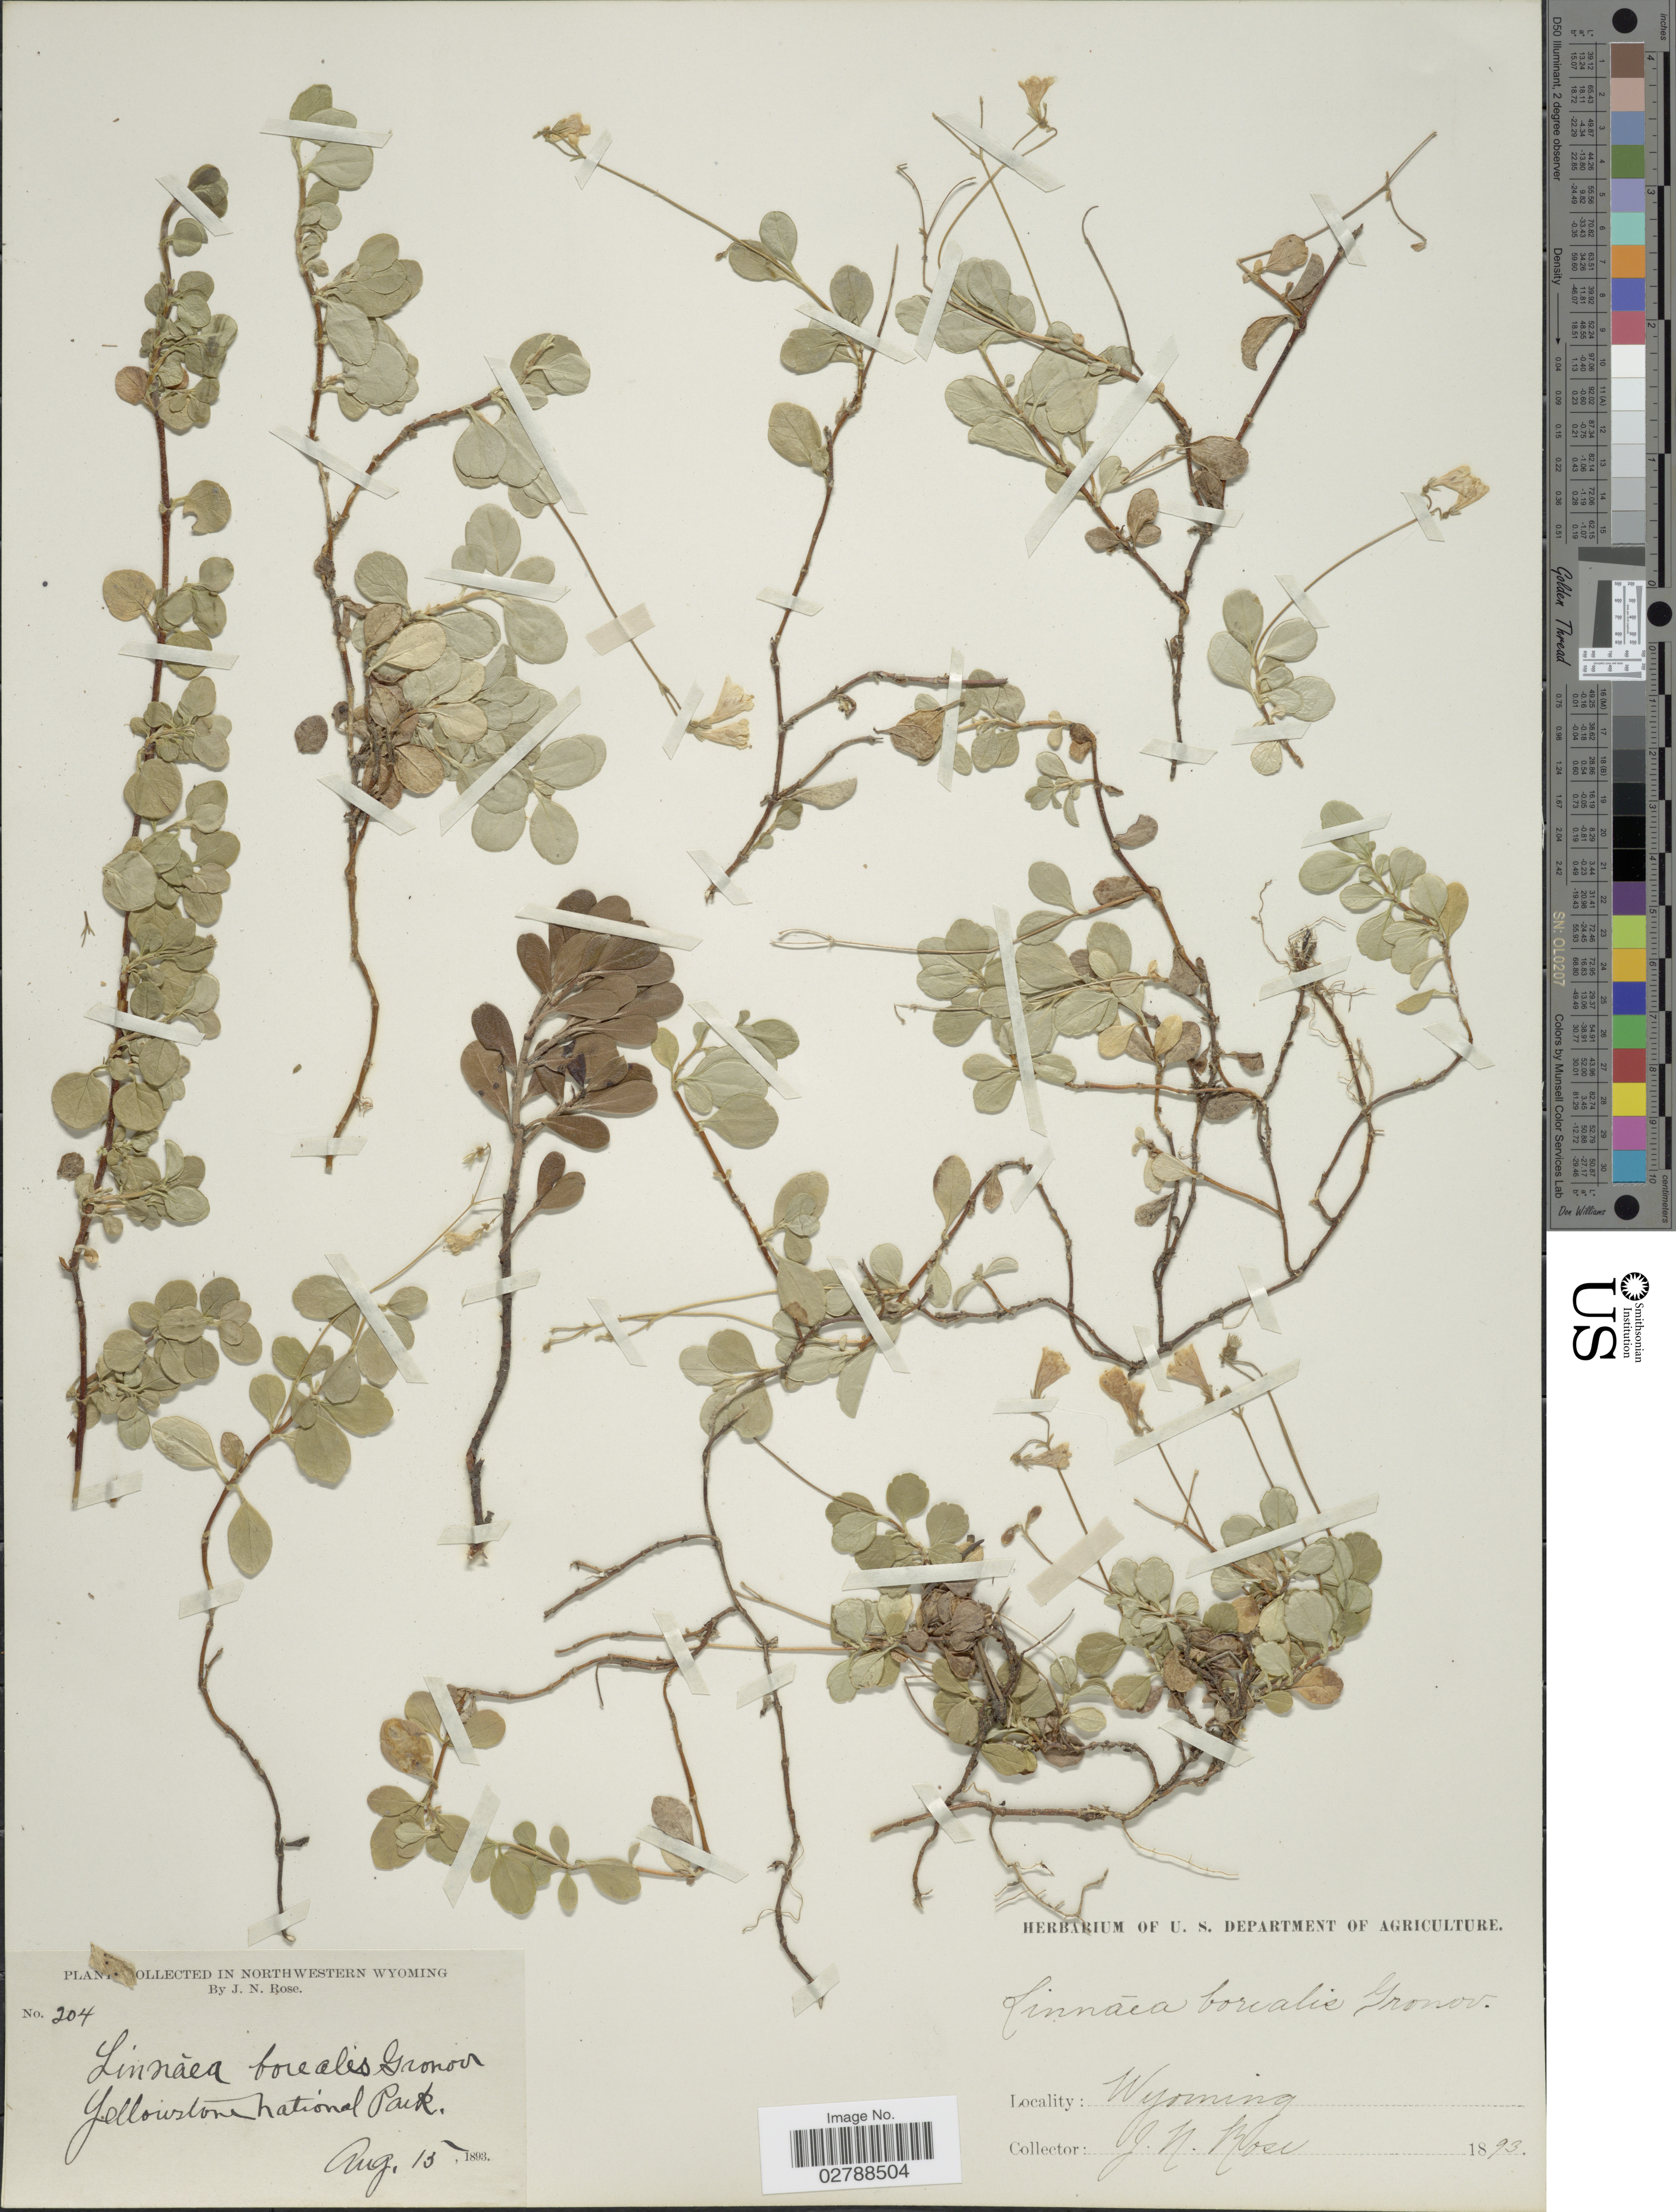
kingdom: Plantae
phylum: Tracheophyta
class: Magnoliopsida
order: Dipsacales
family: Caprifoliaceae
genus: Linnaea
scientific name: Linnaea borealis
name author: L.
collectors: J. N. Rose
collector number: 204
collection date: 1893-08-13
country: United States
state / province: Wyoming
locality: Northwestern Wyoming. Yellowstone National Park.